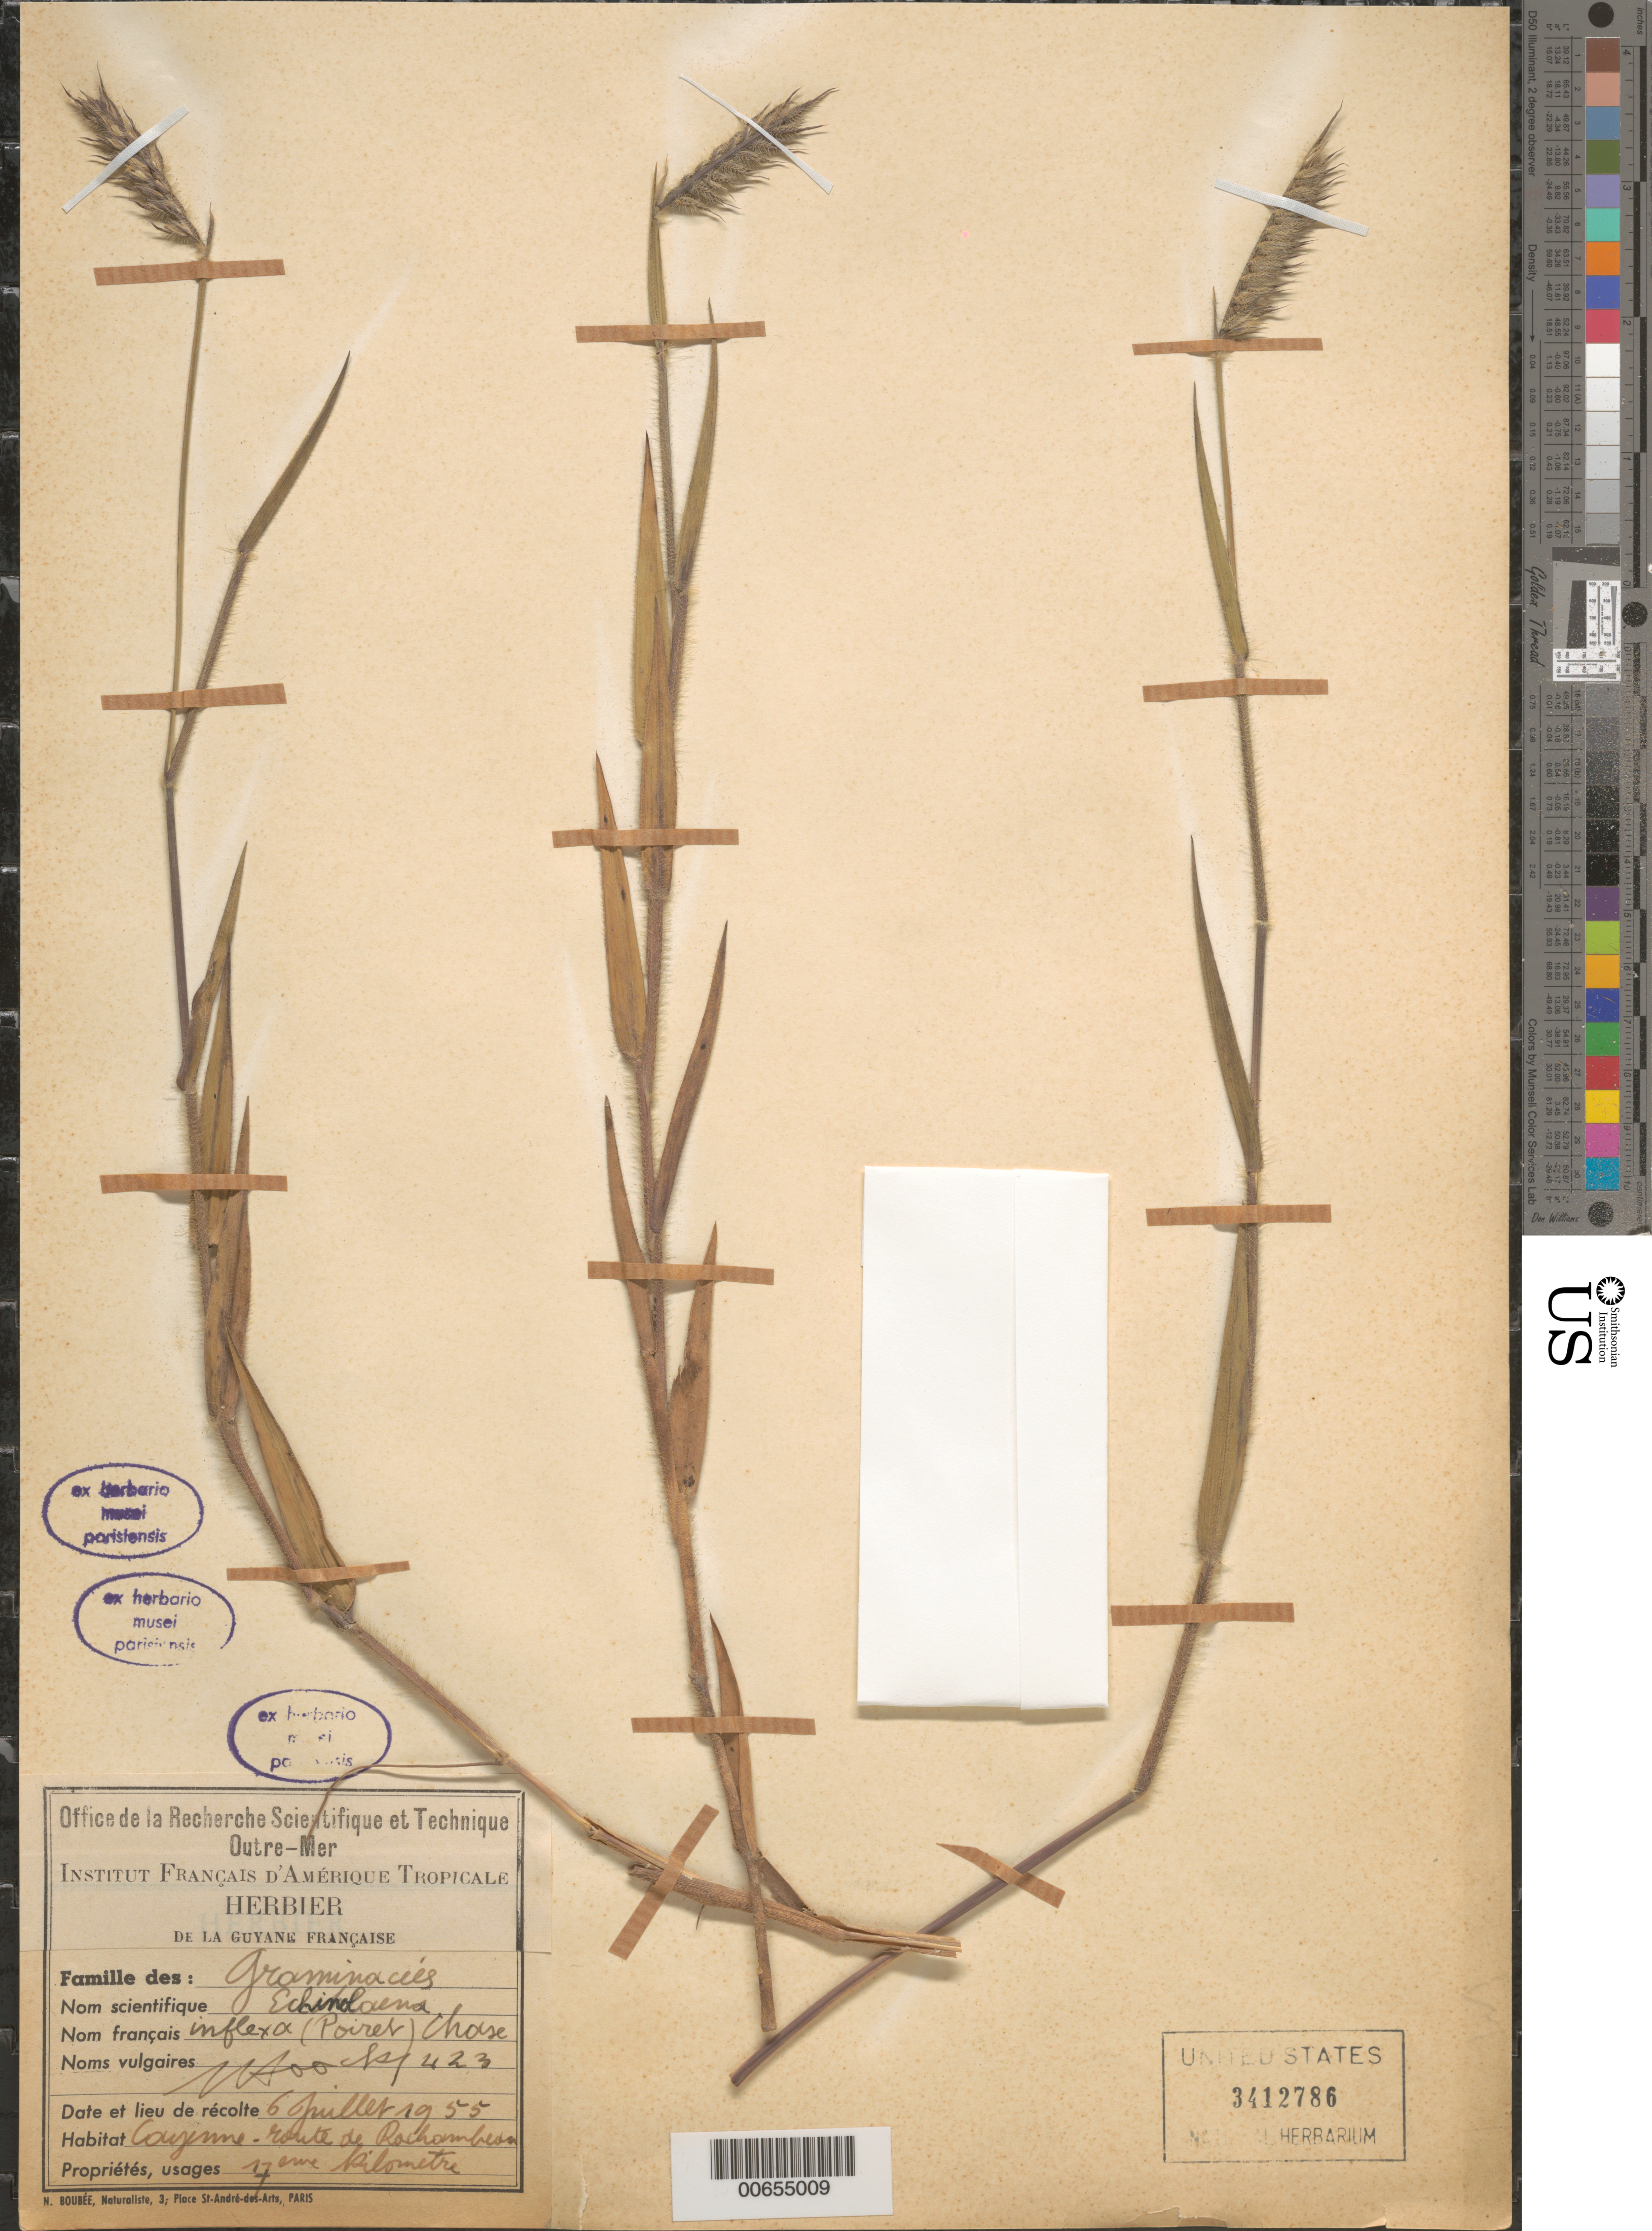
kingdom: Plantae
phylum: Tracheophyta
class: Liliopsida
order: Poales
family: Poaceae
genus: Echinolaena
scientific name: Echinolaena inflexa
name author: (Poir.) Chase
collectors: J. Hoock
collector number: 423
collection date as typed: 6-Jul-55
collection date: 1955-07-06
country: French Guiana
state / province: Cayenne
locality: Cayenne, Route de Rochambeau, 17 km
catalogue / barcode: US 3412786